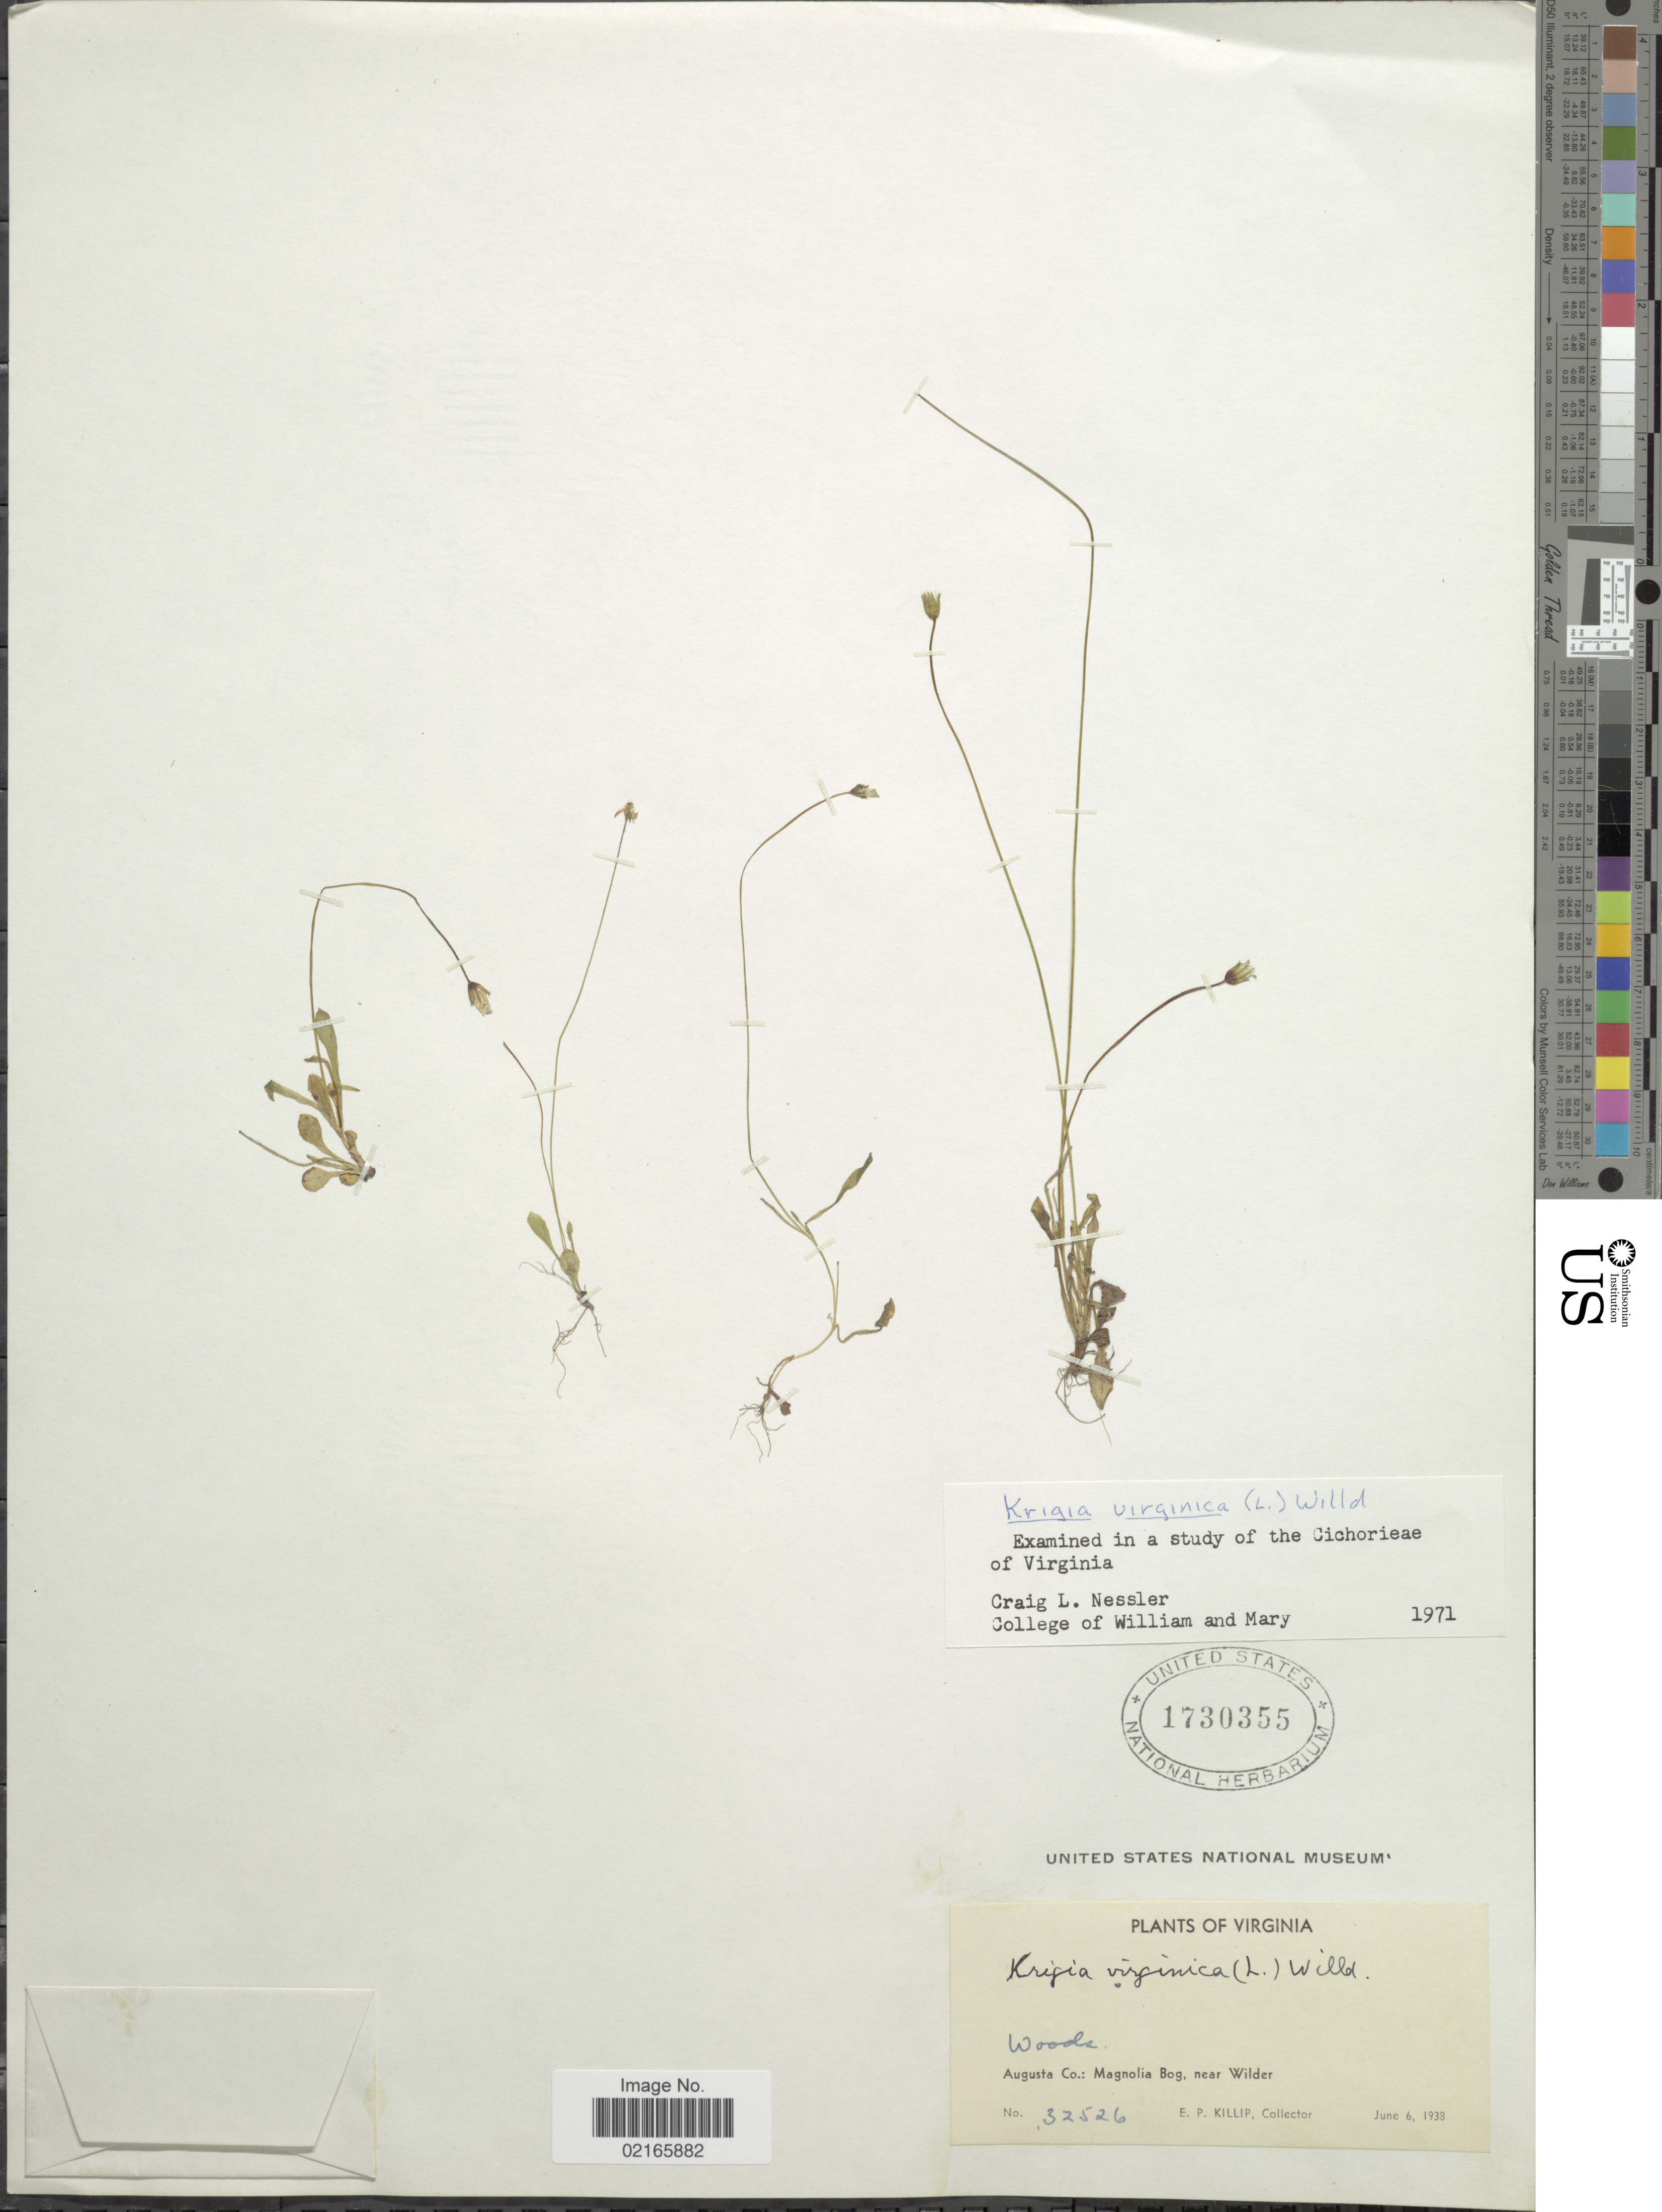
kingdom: Plantae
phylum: Tracheophyta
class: Magnoliopsida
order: Asterales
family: Asteraceae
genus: Krigia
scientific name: Krigia virginica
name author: (L.) Willd.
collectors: E. P. Killip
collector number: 32526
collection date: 1938-06-06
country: United States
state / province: Virginia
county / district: Augusta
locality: Woods, Augusta Co.: Magnolia Bog, near Wilder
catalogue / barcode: US 1730355